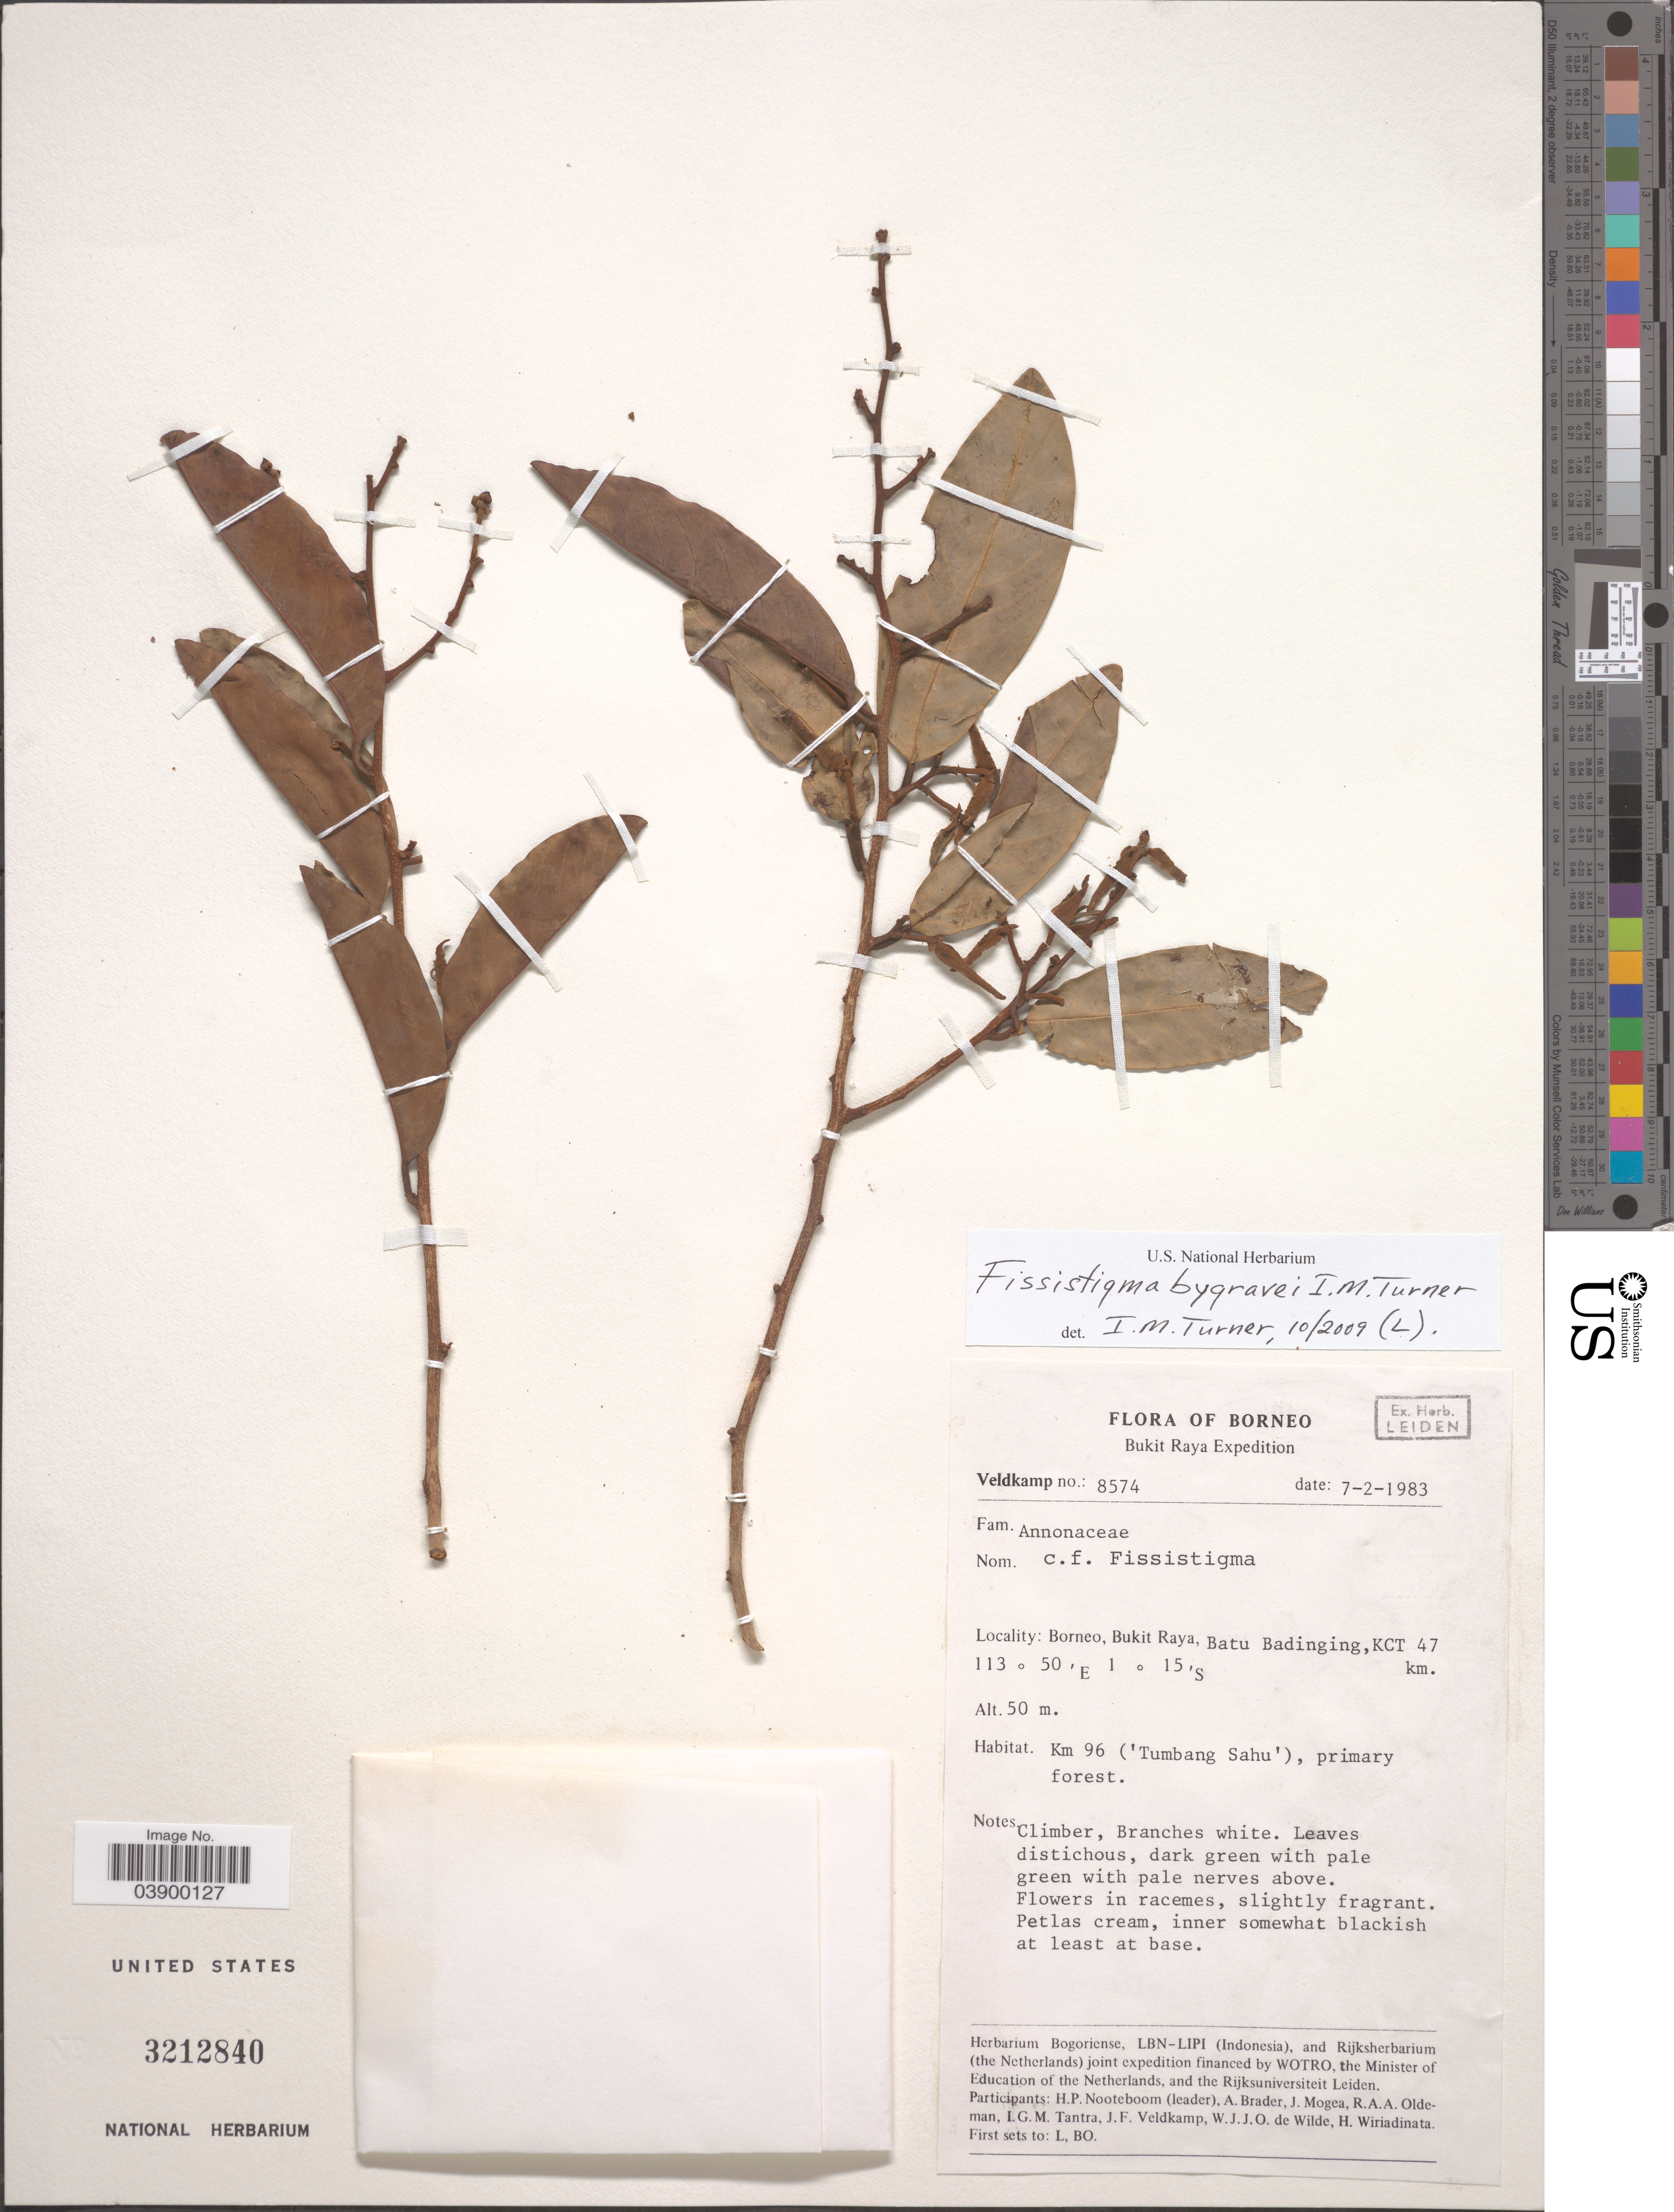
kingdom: Plantae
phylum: Tracheophyta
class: Magnoliopsida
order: Magnoliales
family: Annonaceae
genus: Fissistigma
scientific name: Fissistigma bygravei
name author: I.M. Turner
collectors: J. F. Veldkamp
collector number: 8574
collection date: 1983-02-07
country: Indonesia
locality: Borneo, Bukit Raya, Batu Badinging, KCT 47 km. Km 96 ('Tumbang Sahu').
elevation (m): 50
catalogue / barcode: US 3212840